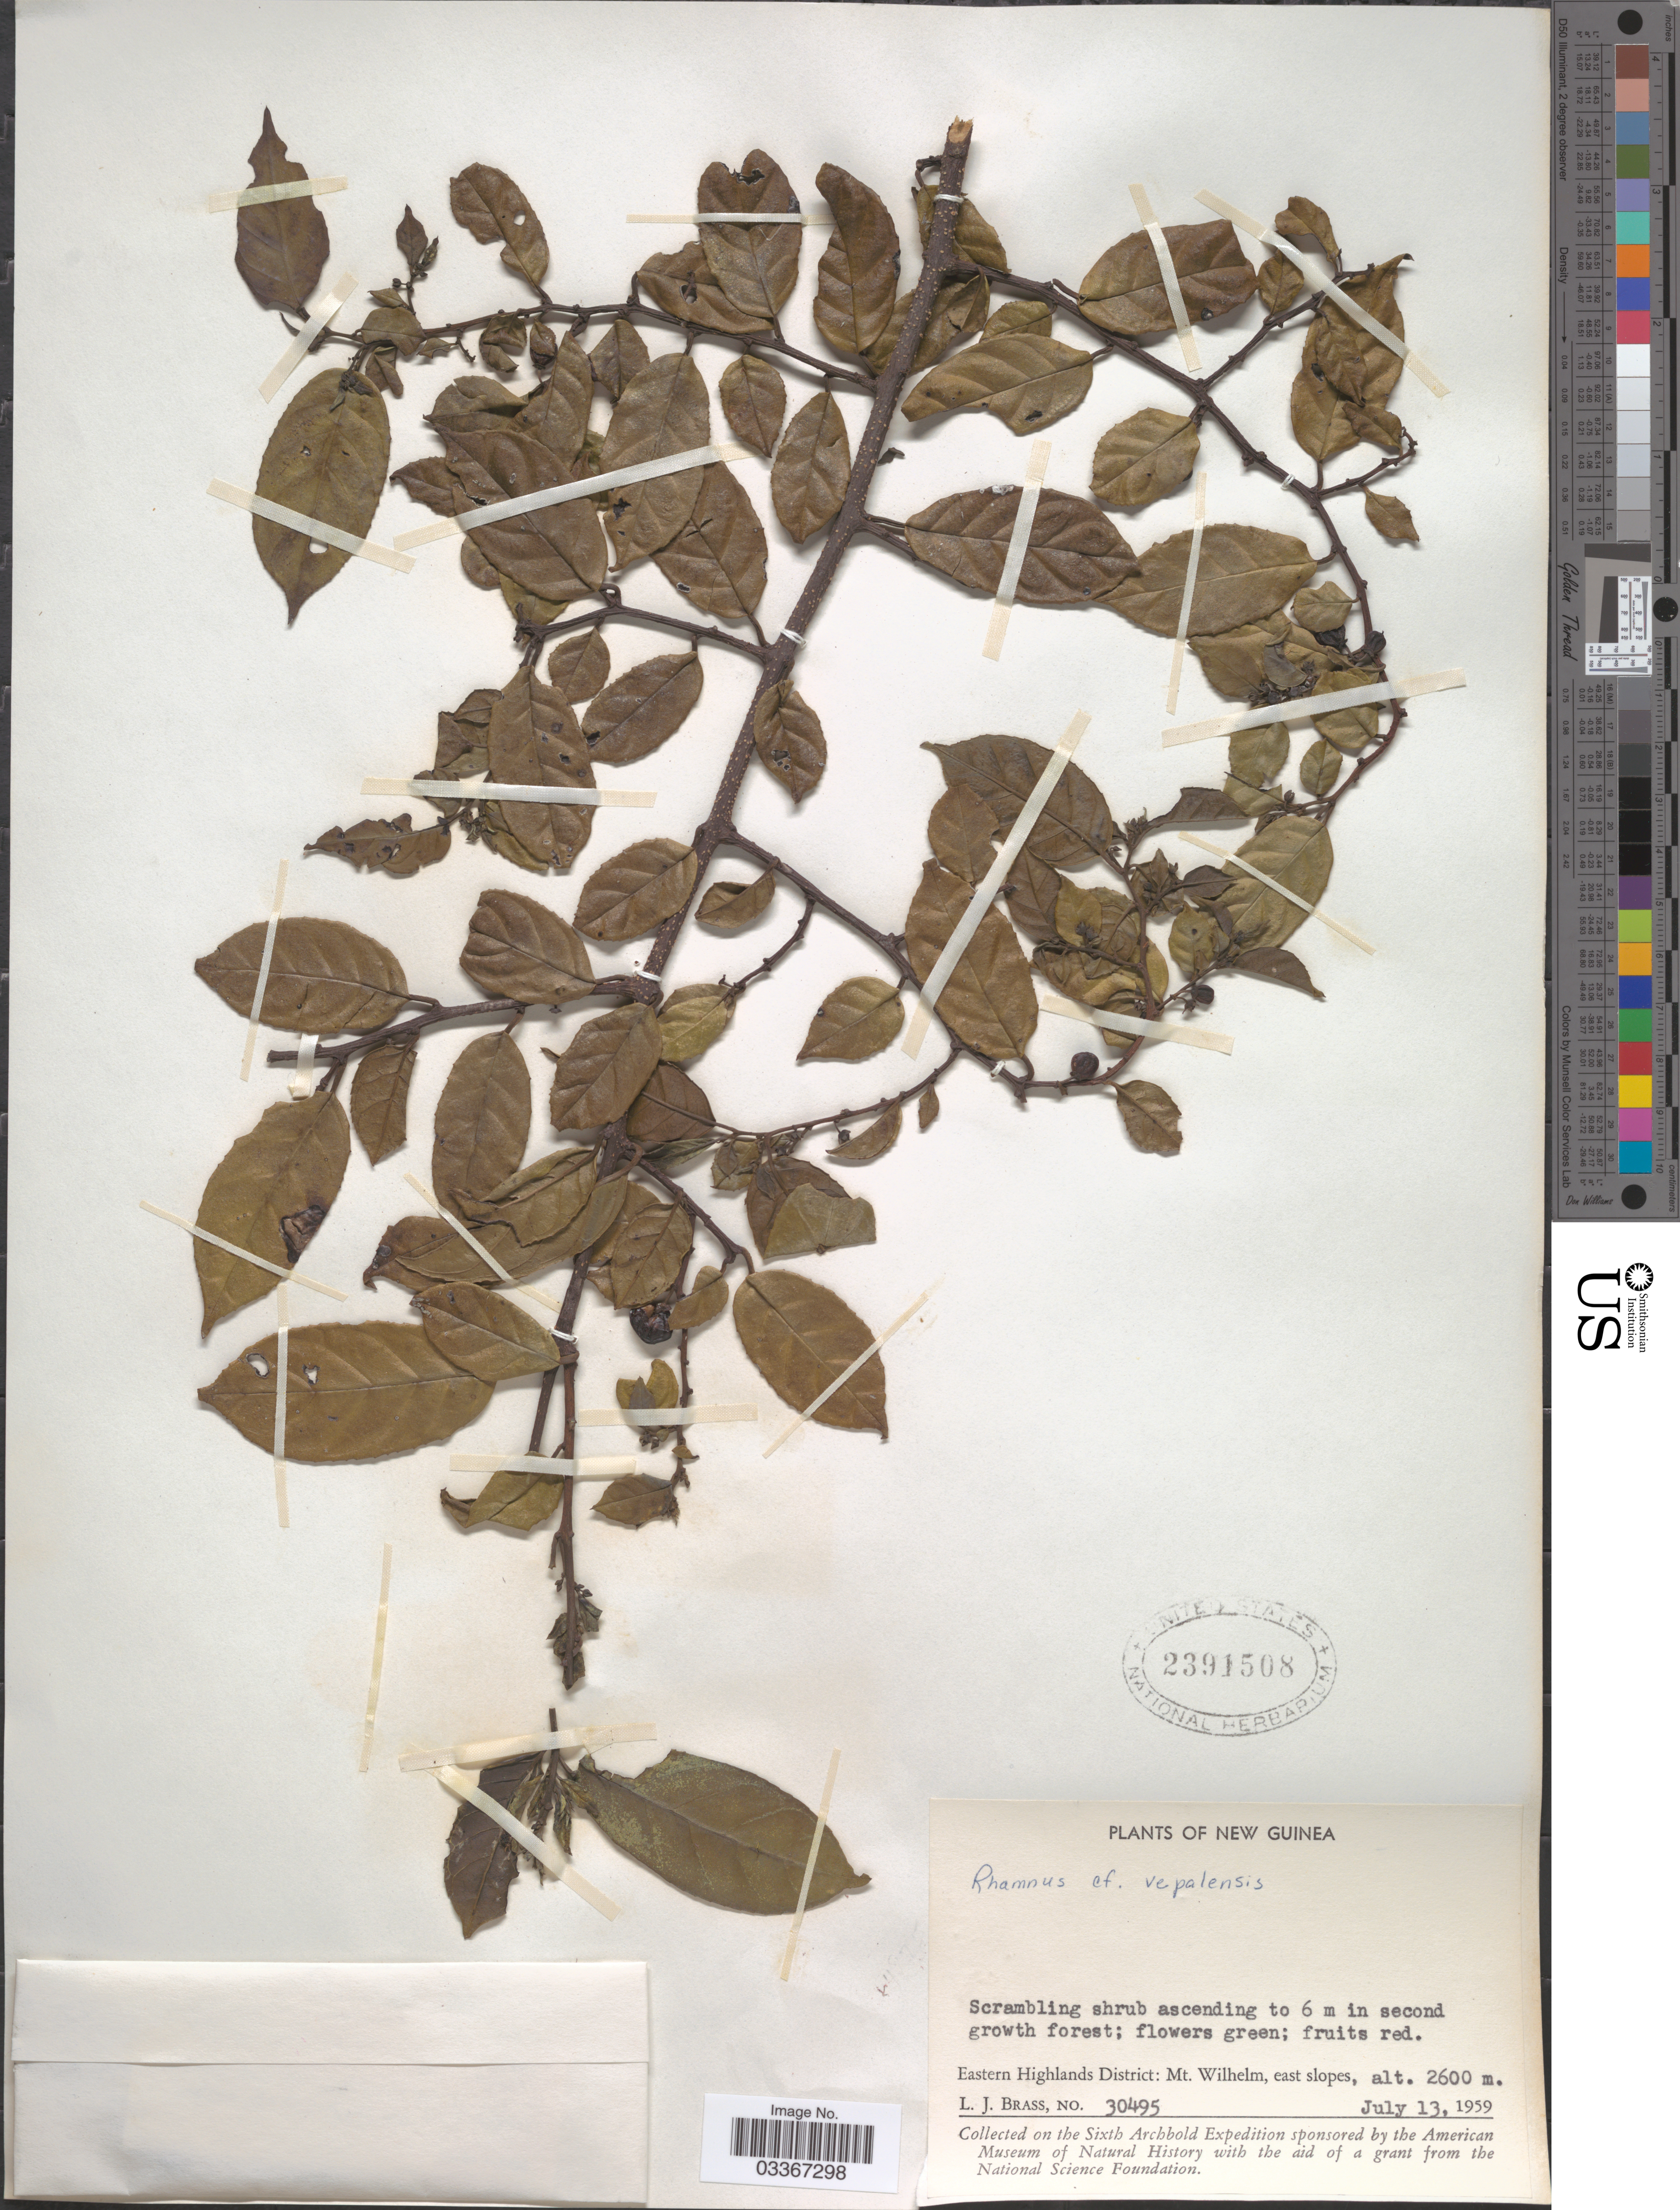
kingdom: Plantae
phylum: Tracheophyta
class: Magnoliopsida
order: Rosales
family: Rhamnaceae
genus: Rhamnus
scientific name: Rhamnus nepalensis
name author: (Wall.) M.A. Lawson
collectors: L. J. Brass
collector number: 30495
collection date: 1959-07-13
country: Papua New Guinea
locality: New Guinea. Eastern Highlands District: Mt. Wilhelm, east slopes.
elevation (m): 2600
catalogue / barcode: US 2391508